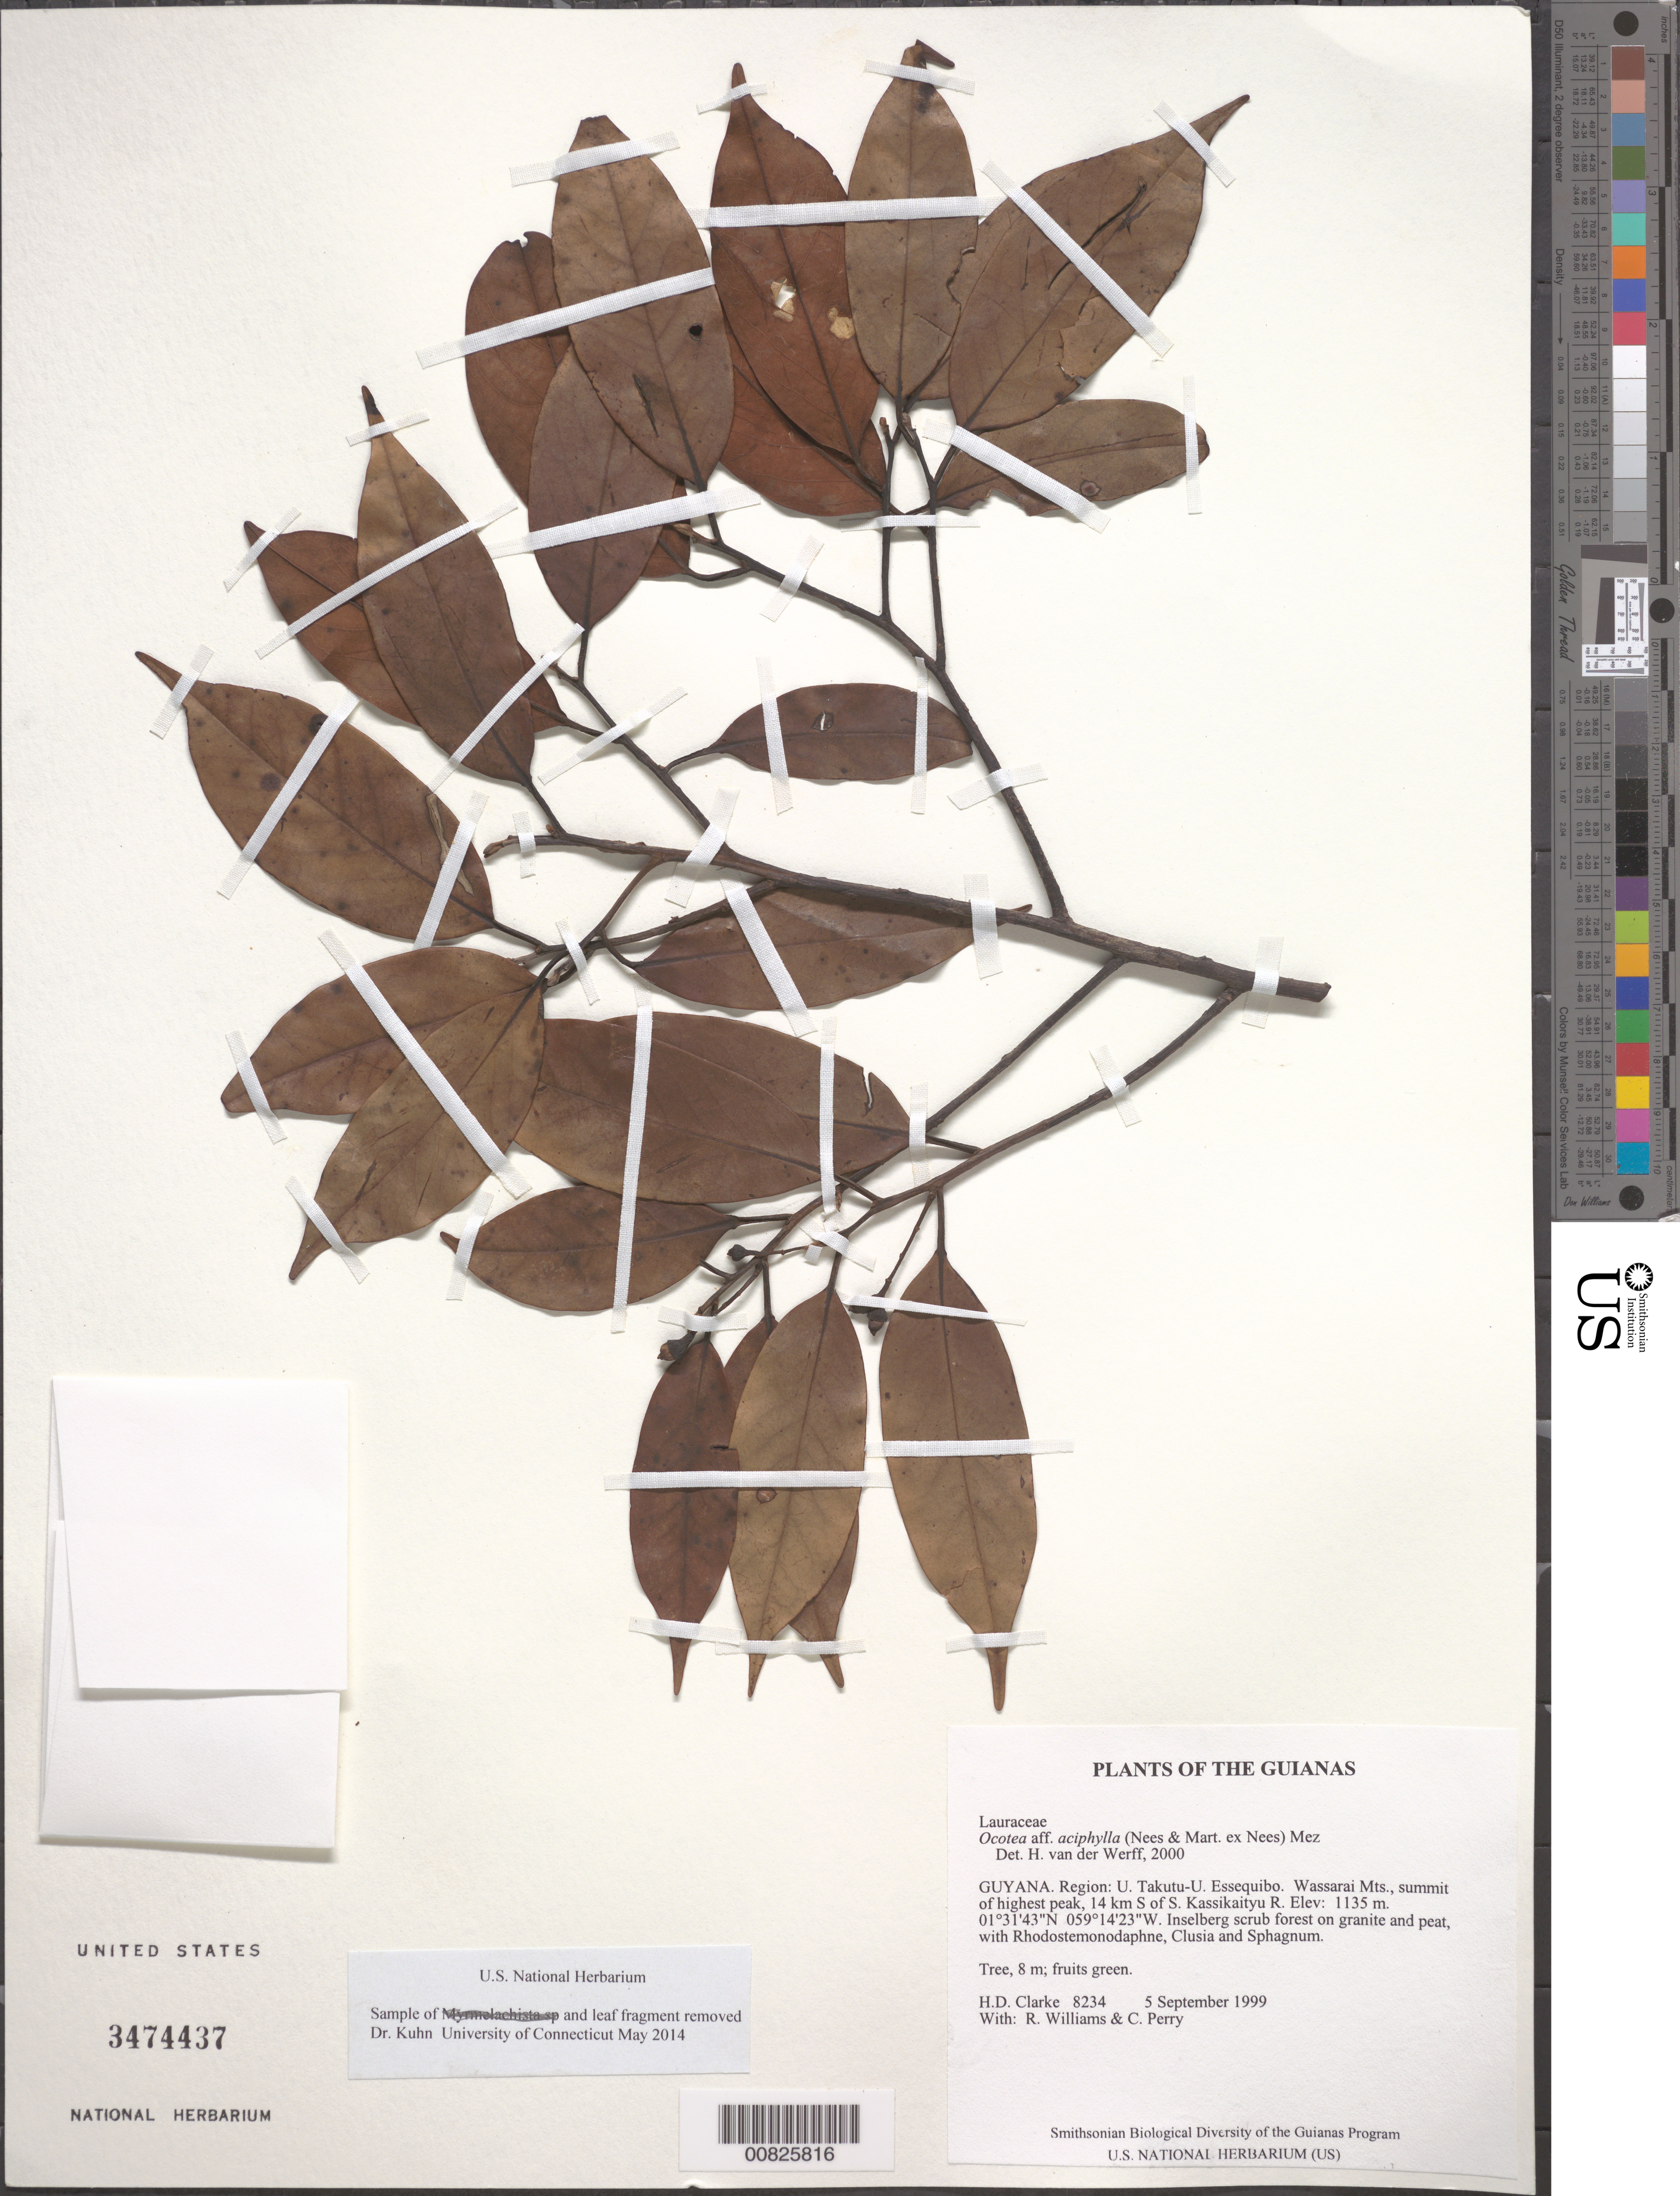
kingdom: Plantae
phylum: Tracheophyta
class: Magnoliopsida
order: Laurales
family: Lauraceae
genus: Ocotea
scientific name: Ocotea aciphylla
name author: (Nees & Mart.) Mez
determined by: van der Werff, H., (MO), Missouri Botanical Garden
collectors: H. D. Clarke, R. Williams & C. Perry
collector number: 8234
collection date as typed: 5 September 1999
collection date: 1999-09-05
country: Guyana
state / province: U. Takutu-U. Essequibo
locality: Wassarai Mts., summit of highest peak, 14 km S of S. Kassikaityu R.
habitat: Inselberg scrub forest on granite and peat, with Rhodostemonodaphne, Clusia and Sphagnum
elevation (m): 1135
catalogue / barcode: US 3474437